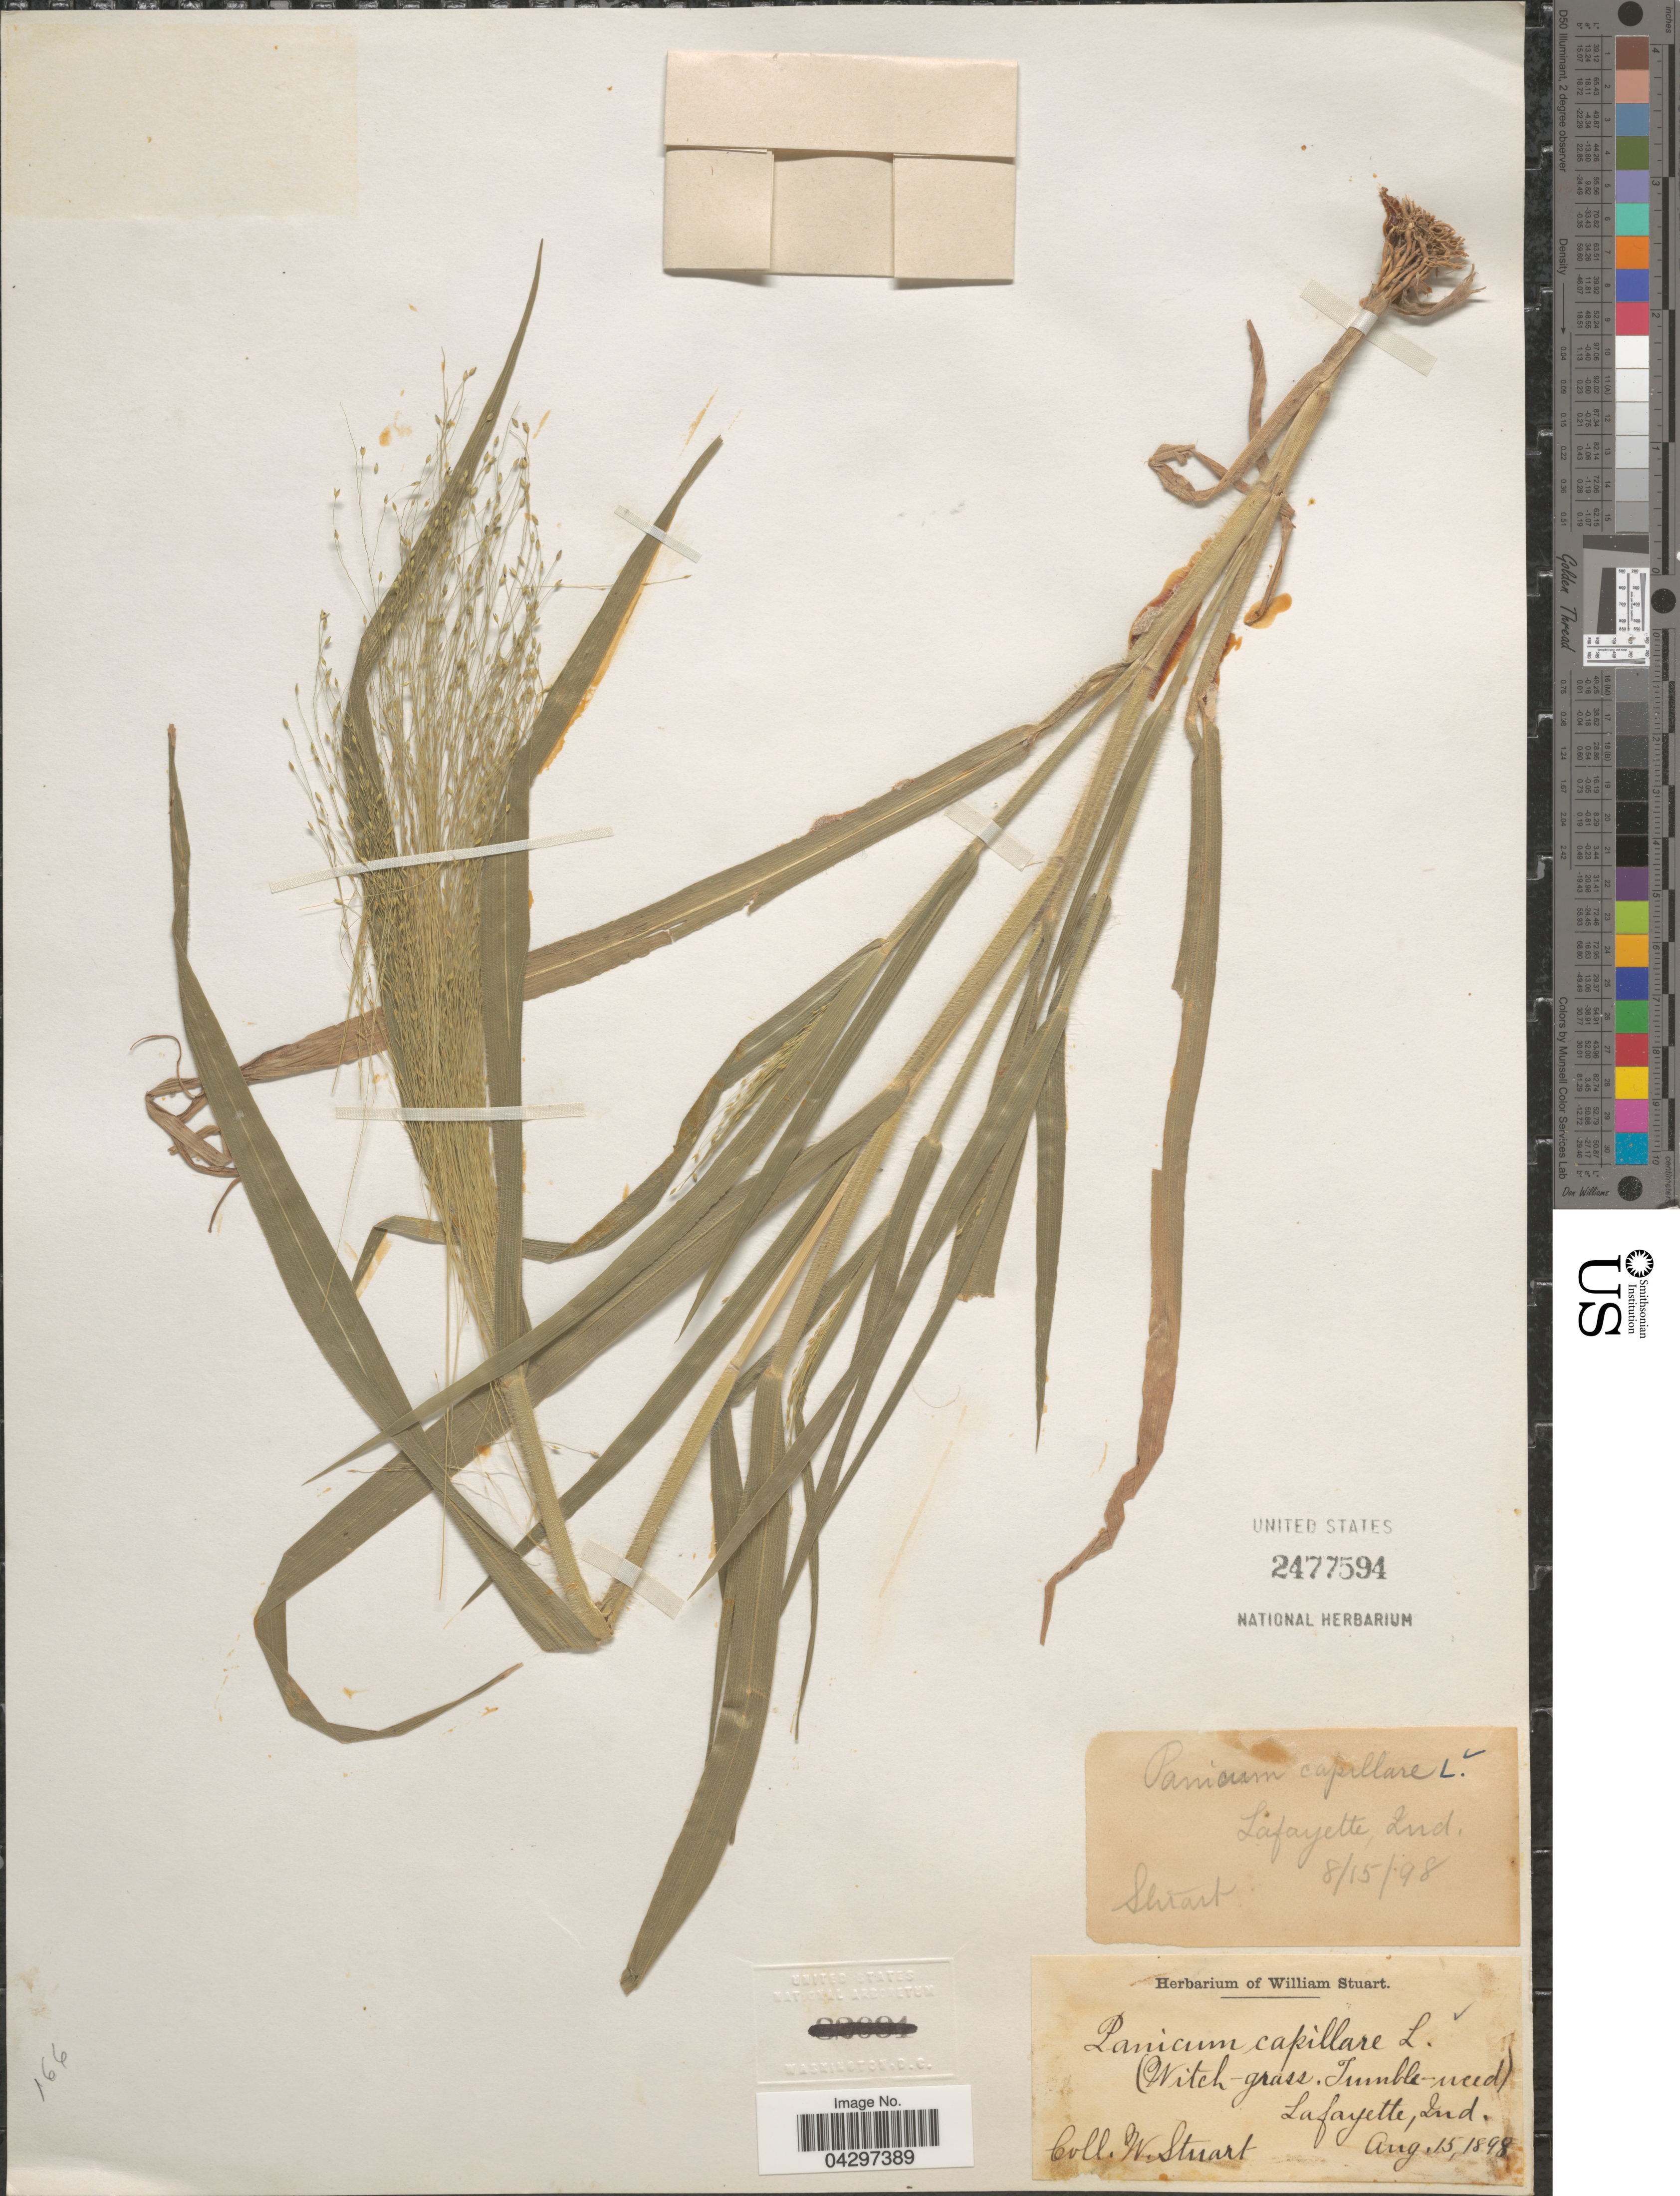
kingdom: Plantae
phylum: Tracheophyta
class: Liliopsida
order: Poales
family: Poaceae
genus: Panicum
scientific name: Panicum capillare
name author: L.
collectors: W. Stuart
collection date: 1898-08-15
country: United States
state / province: Indiana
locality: Lafayette.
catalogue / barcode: US 2477594